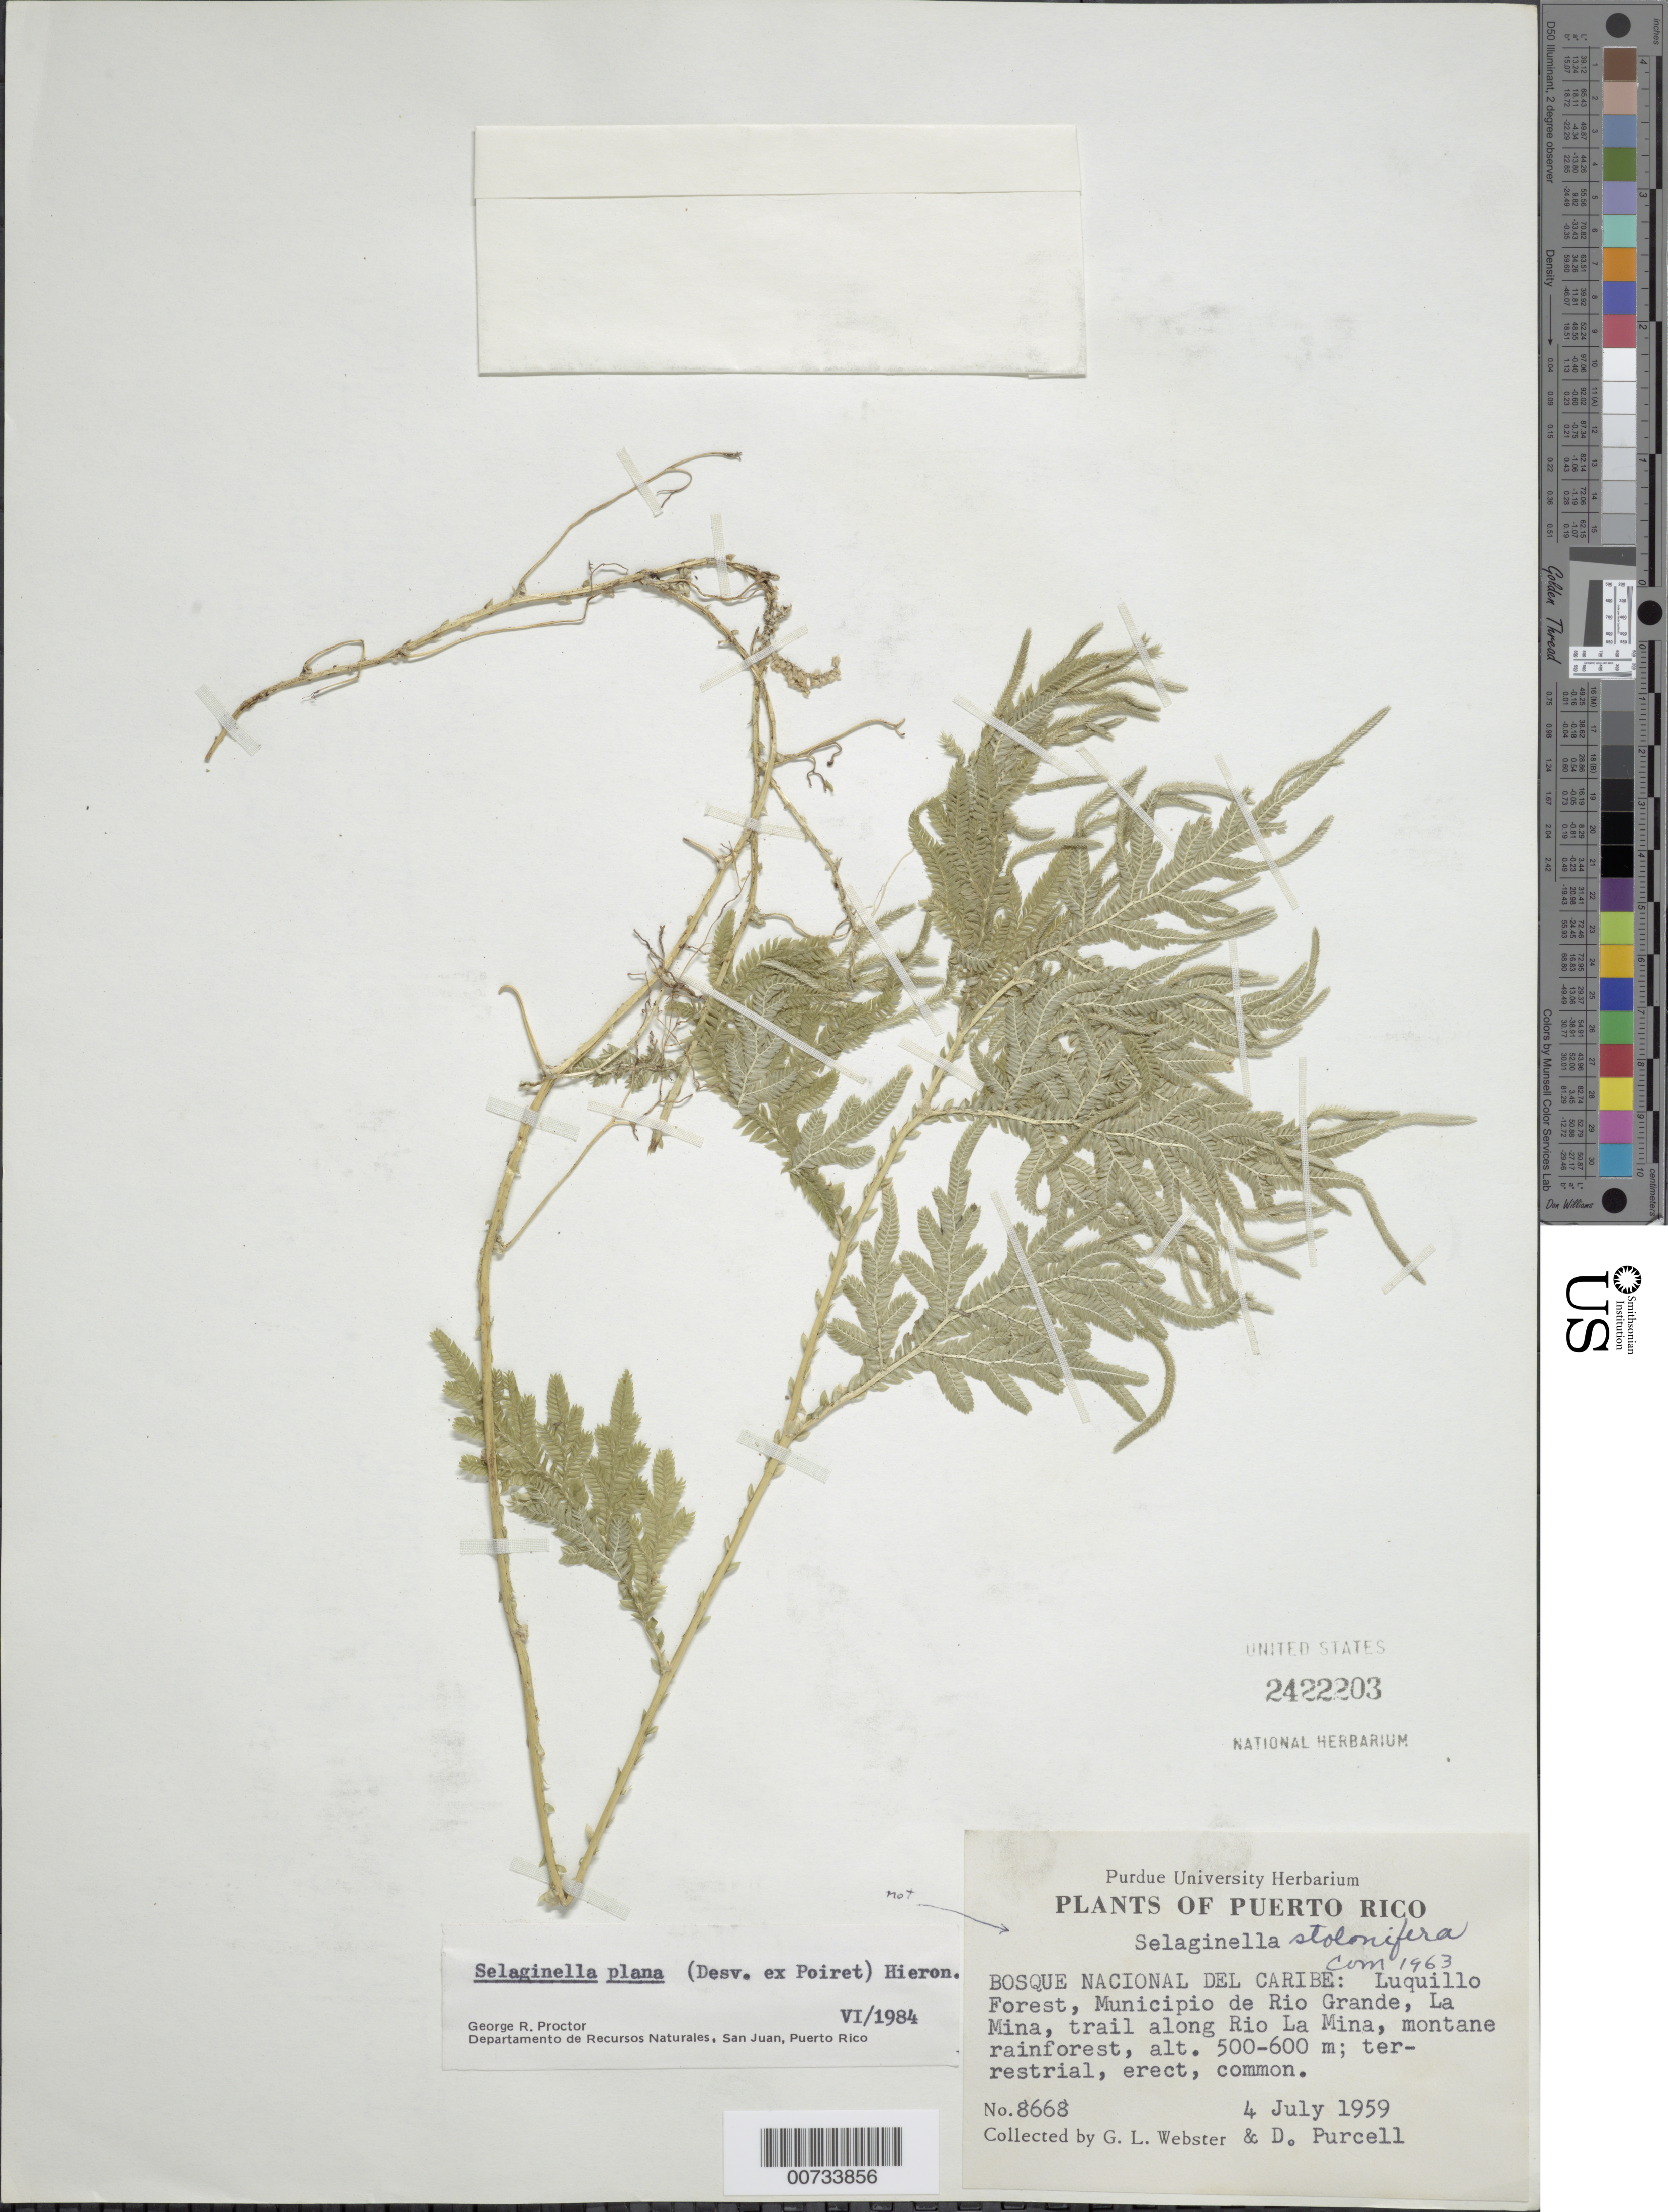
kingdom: Plantae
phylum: Tracheophyta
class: Lycopodiopsida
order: Selaginellales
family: Selaginellaceae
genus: Selaginella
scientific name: Selaginella plana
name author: (Desv. ex Poir.) Hieron.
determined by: Proctor, G. R.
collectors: G. L. Webster & D. Purcell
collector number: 8668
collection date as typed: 04 Jul 1959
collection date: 1959-07-04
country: Puerto Rico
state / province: Río Grande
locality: Bosque Nacional del Caribe: Luquillo Forest, Mun. de Rio Grande, La Mina, trail along Rio La Mina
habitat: Montane rainforest; terrestrial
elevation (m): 500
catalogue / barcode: US 2422203